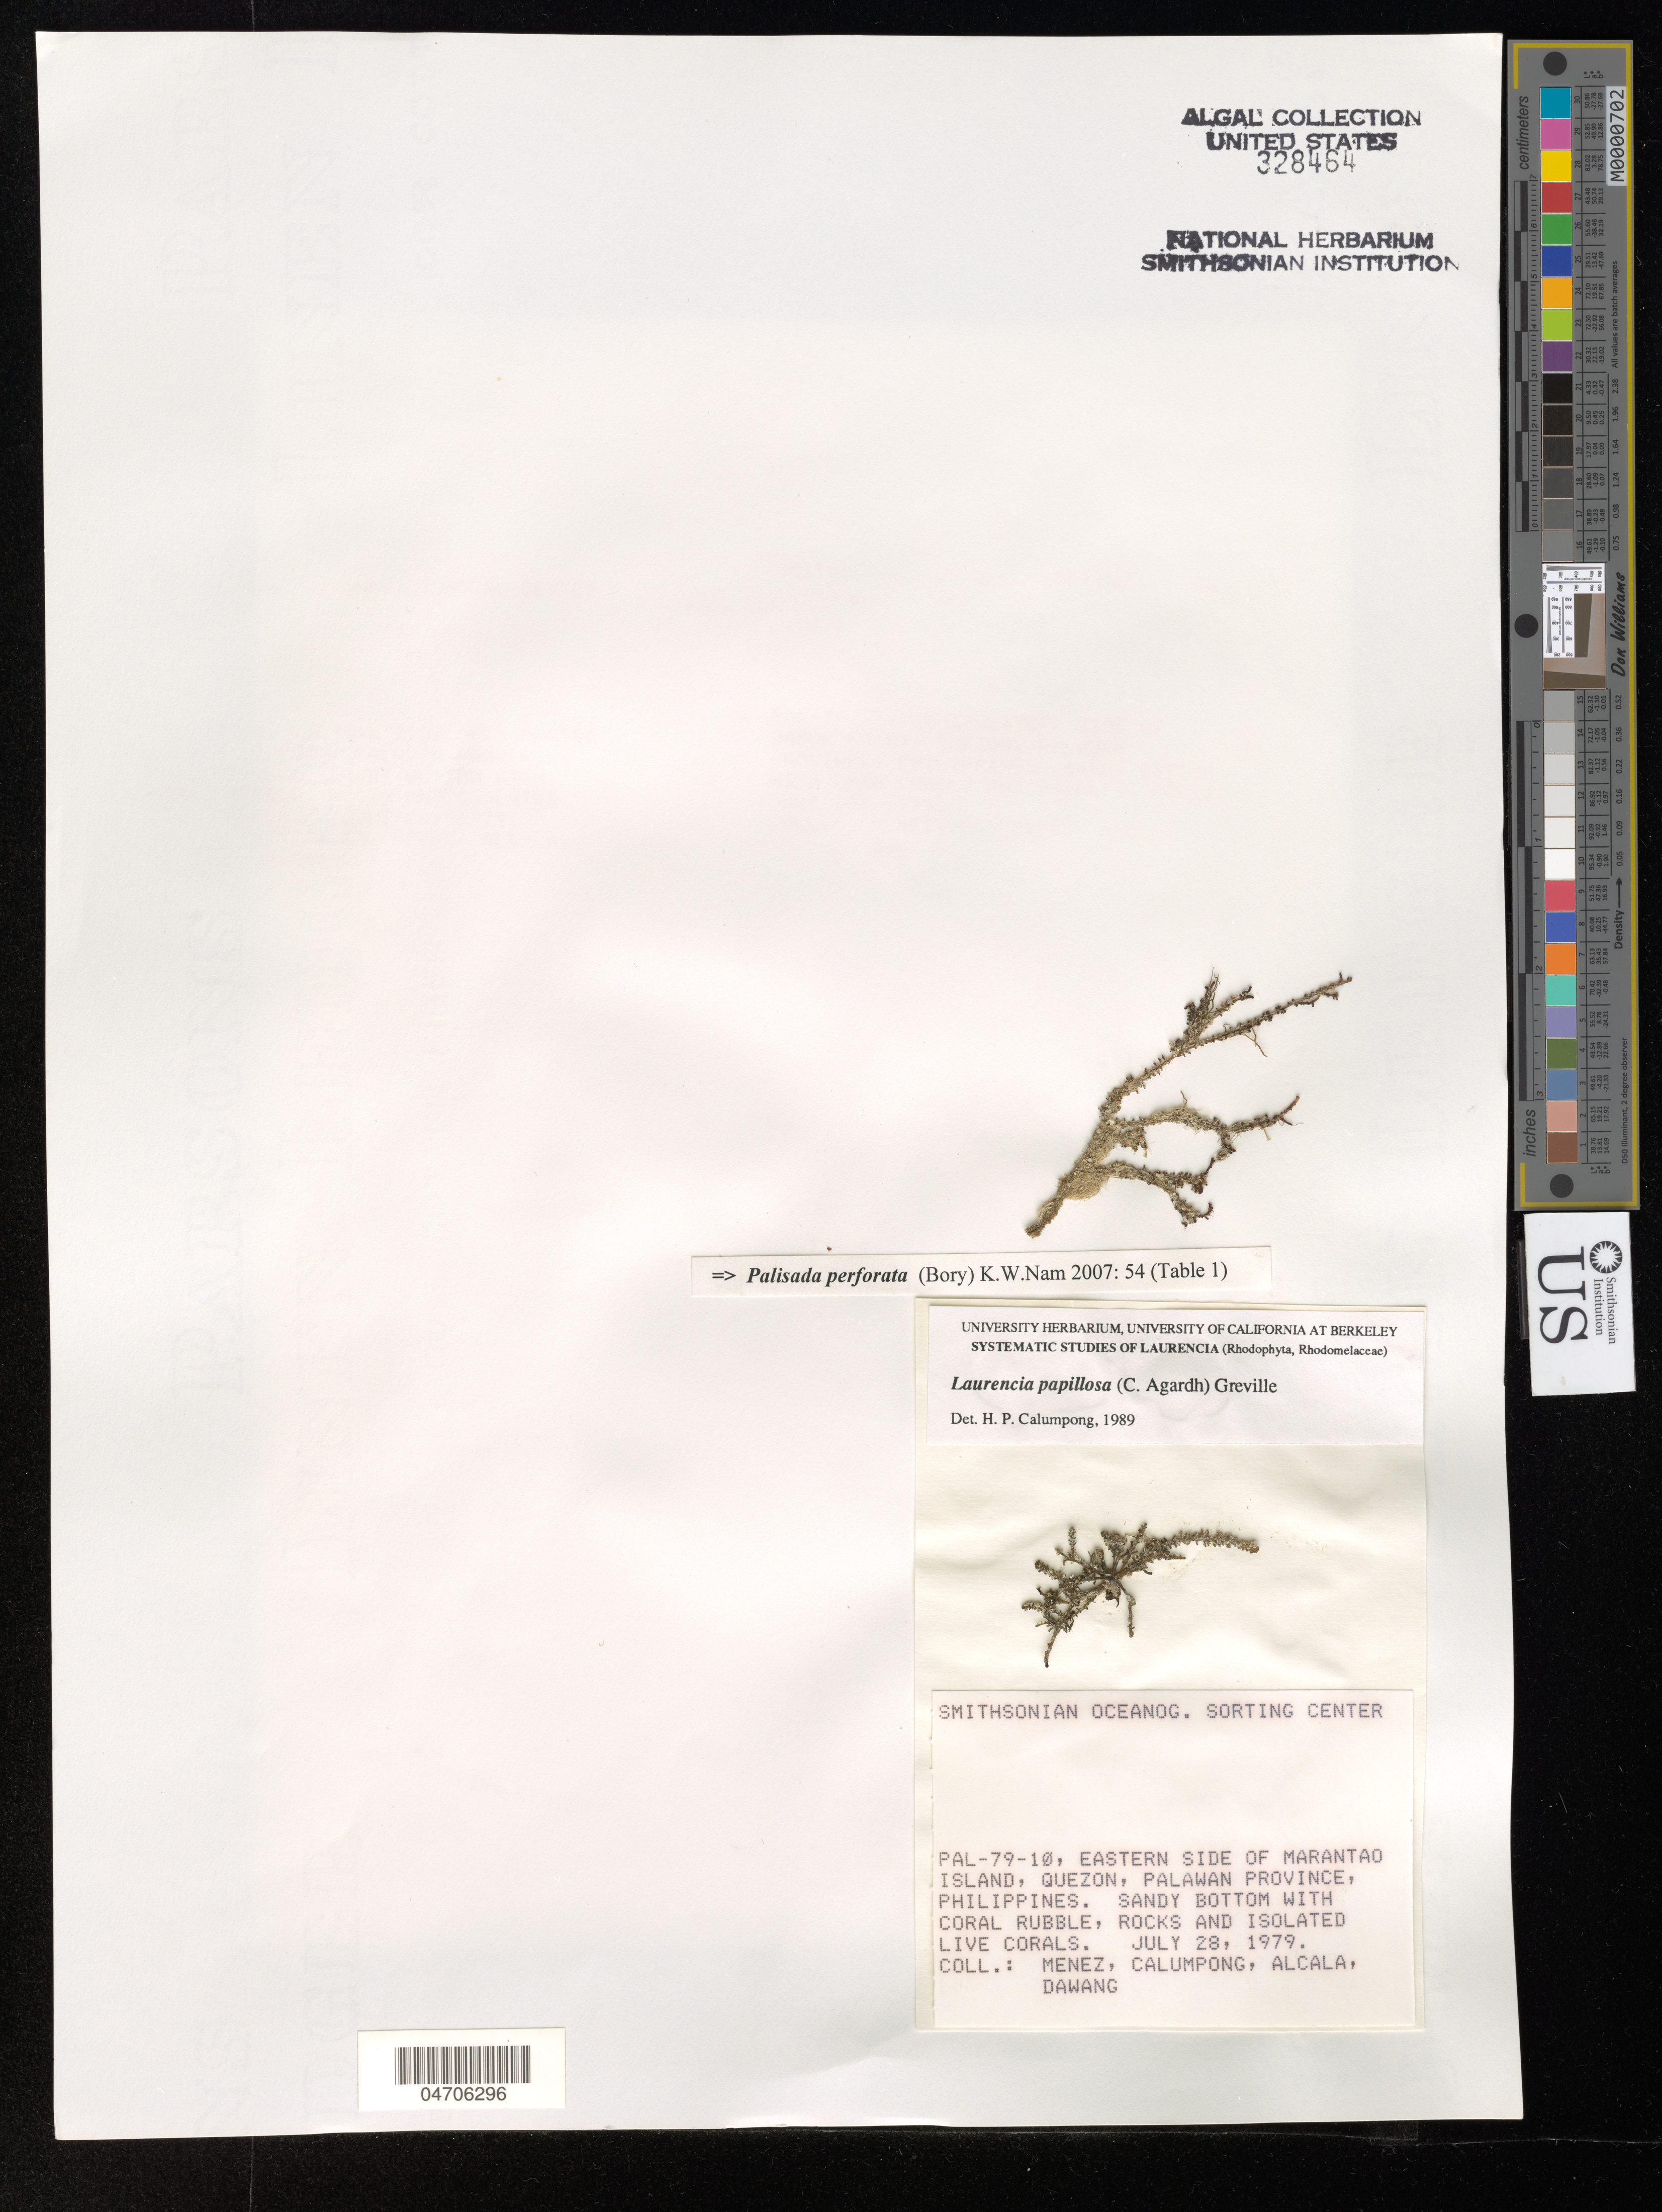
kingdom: Plantae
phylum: Rhodophyta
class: Florideophyceae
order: Ceramiales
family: Rhodomelaceae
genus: Palisada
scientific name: Palisada perforata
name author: (Bory) K.W. Nam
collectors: Menez, Calumpong, Alcala & Dawang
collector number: PAL-79-10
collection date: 1979-07-28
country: Philippines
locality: Eastern side of Marantao Island, Quezon, Palawan Province.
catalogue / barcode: US 328464